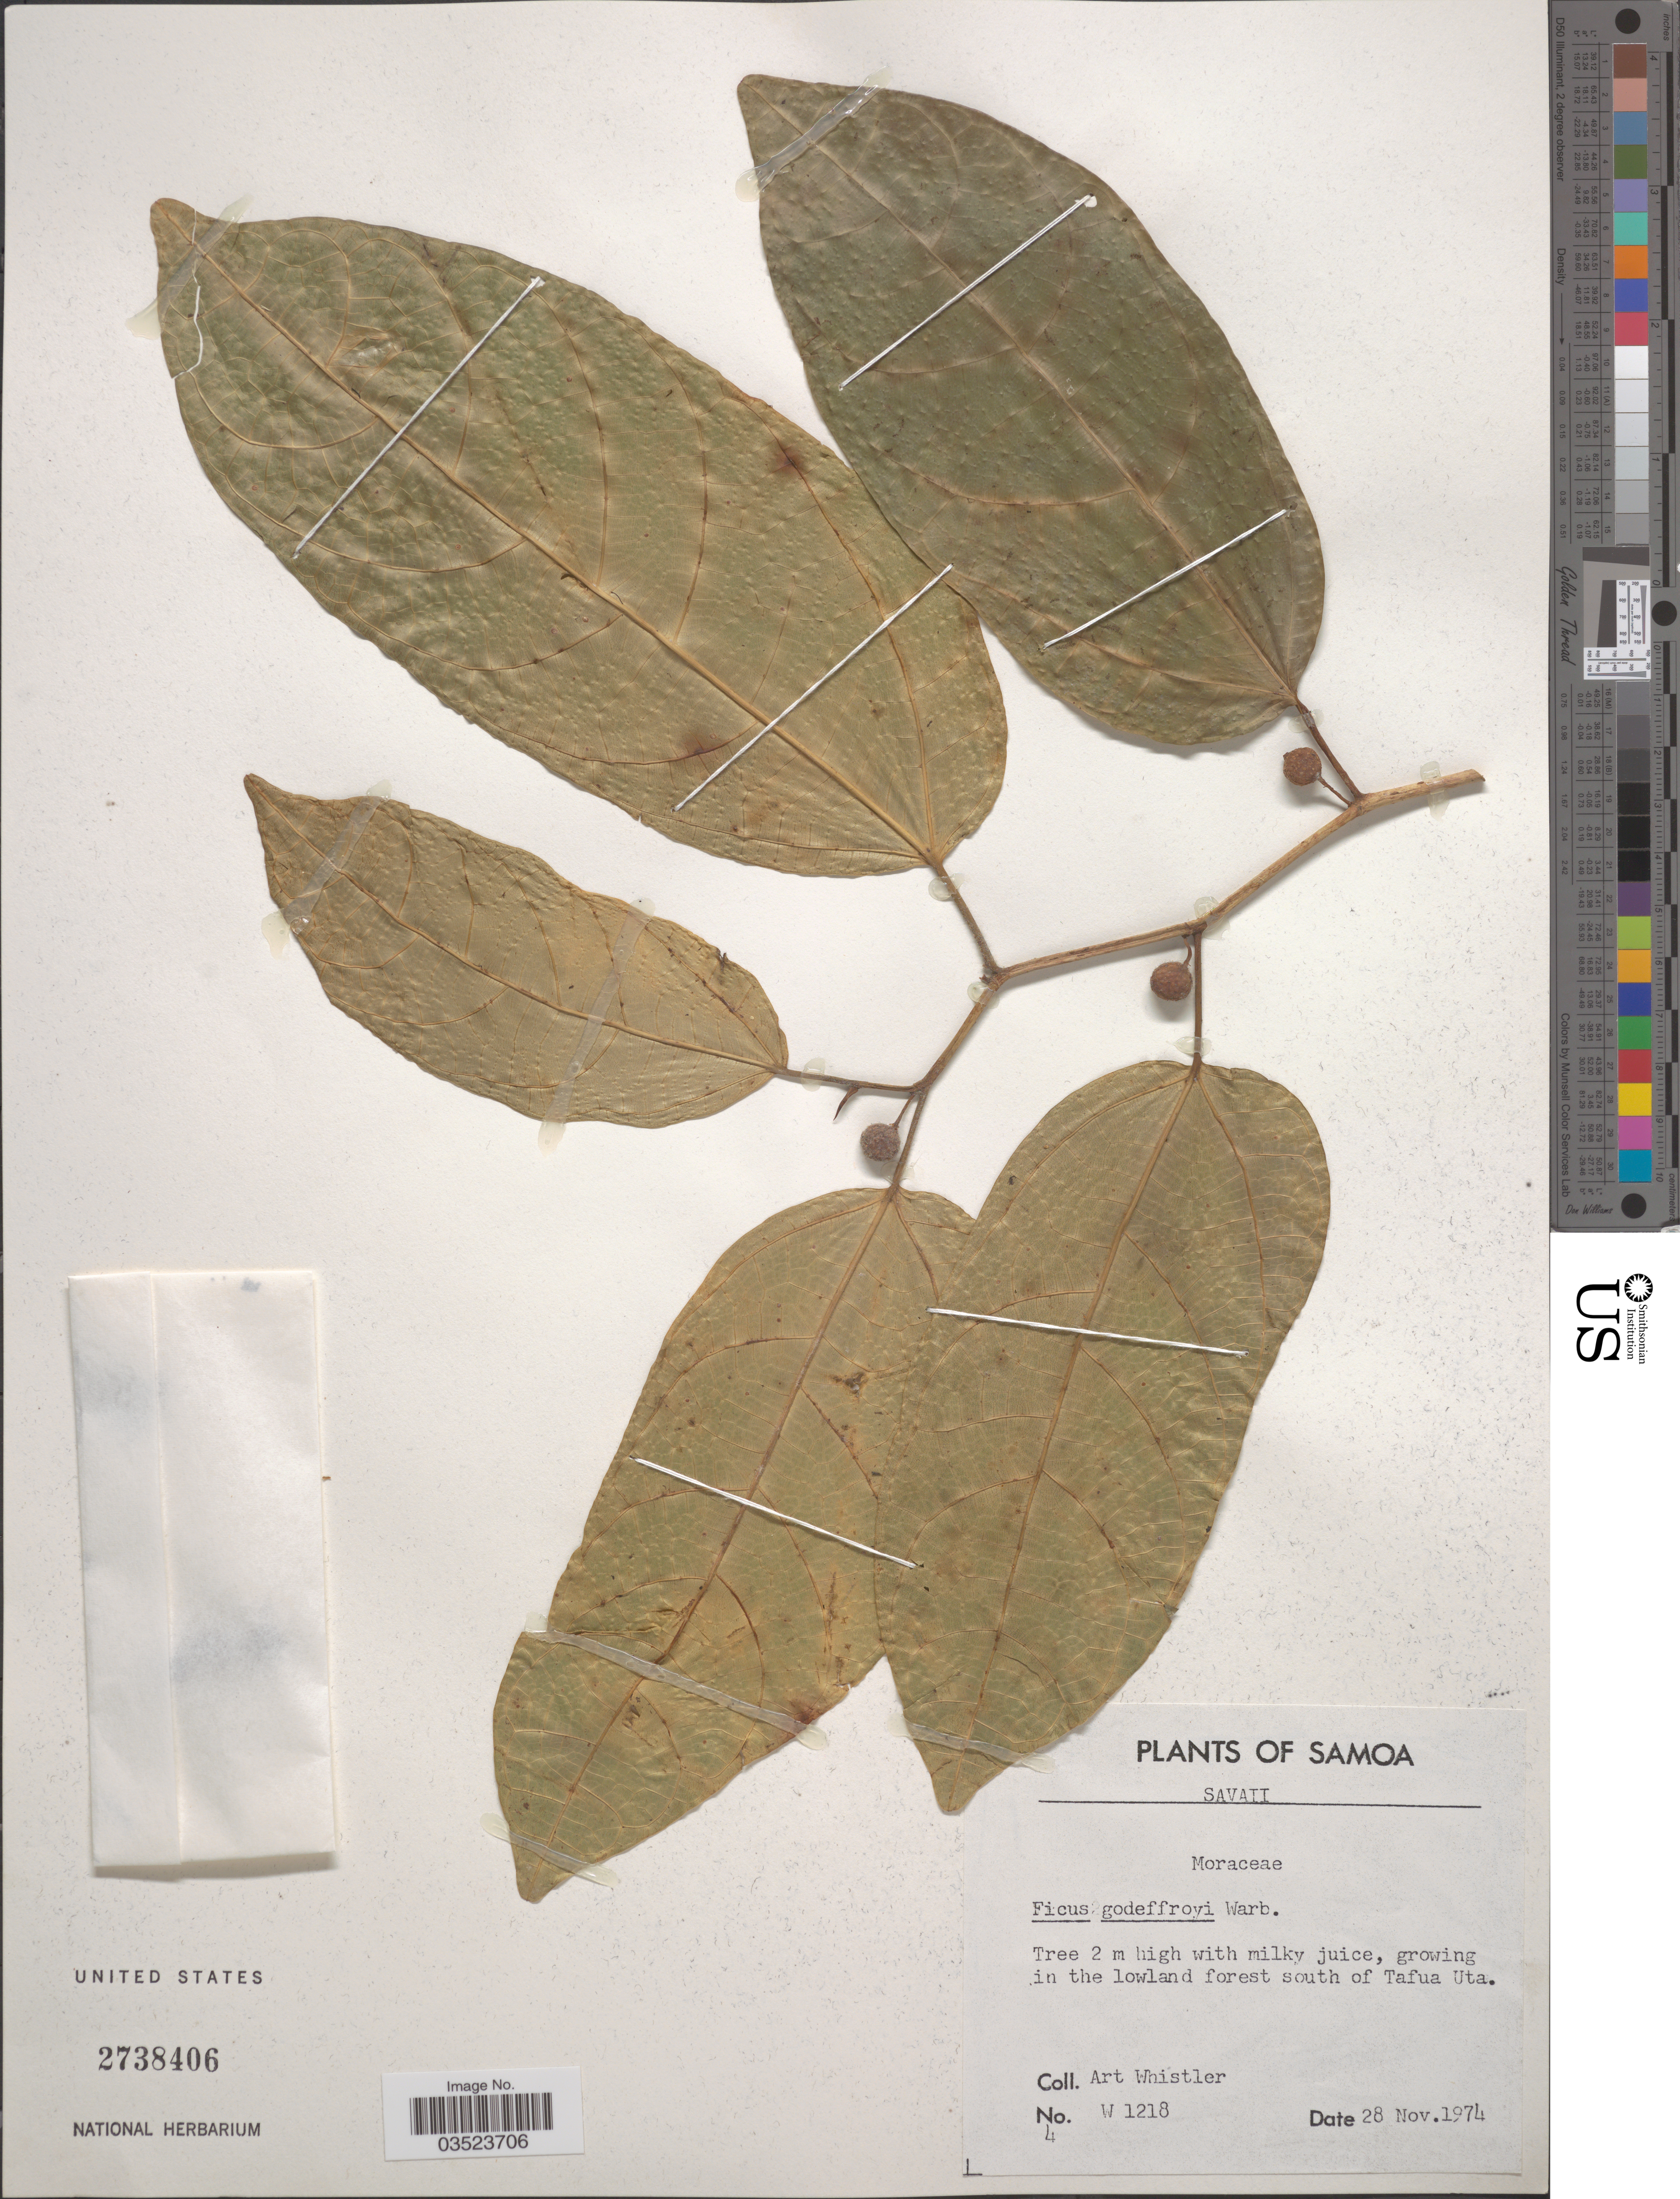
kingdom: Plantae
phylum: Tracheophyta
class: Magnoliopsida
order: Rosales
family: Moraceae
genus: Ficus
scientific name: Ficus godeffroyi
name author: Warb.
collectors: A. Whistler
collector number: W1218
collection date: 1974-11-28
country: Samoa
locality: Samoa. Savaii. In the lowland forest south of Tafua Uta.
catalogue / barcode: US 2738406